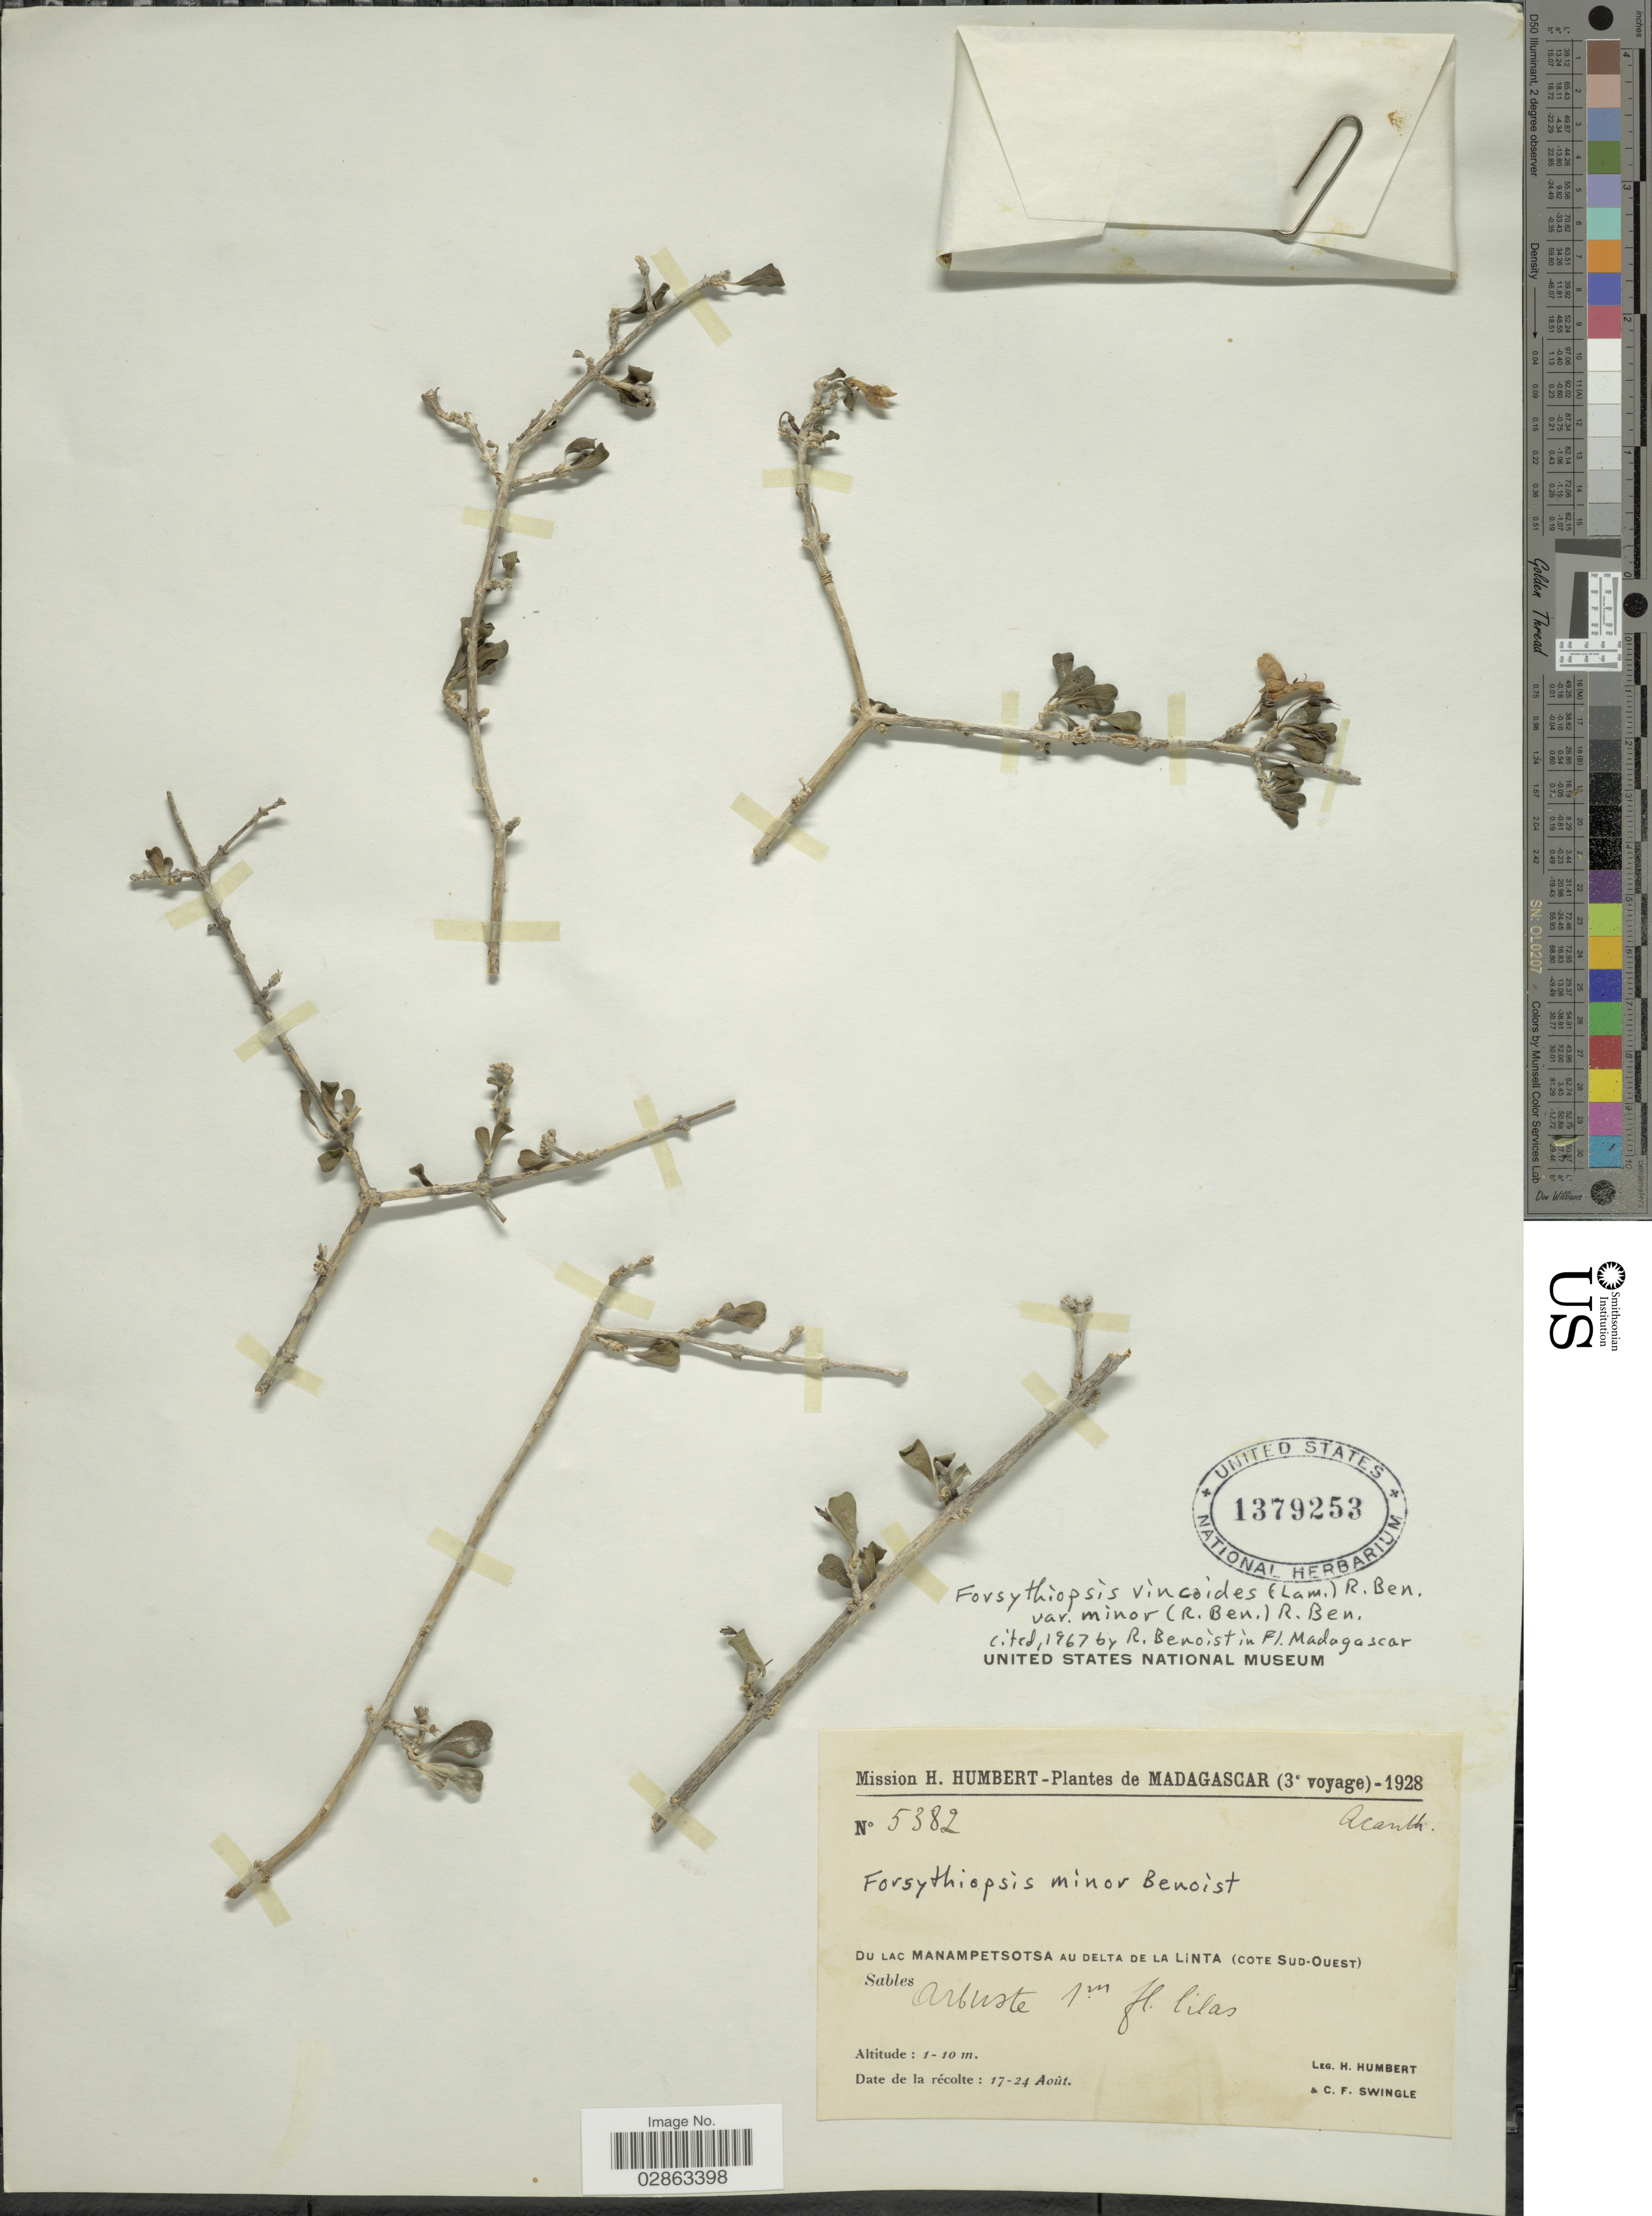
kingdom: Plantae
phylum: Tracheophyta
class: Magnoliopsida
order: Lamiales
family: Acanthaceae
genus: Forsythiopsis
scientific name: Forsythiopsis vincoides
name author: (Lam.) Benoist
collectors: H. Humbert & C. Swingle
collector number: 5382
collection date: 1928-08-17/1928-08-24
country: Madagascar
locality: Du Lac Manampetsotsa au Delta de La Linta (Sud-Ouest).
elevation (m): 1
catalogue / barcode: US 1379253